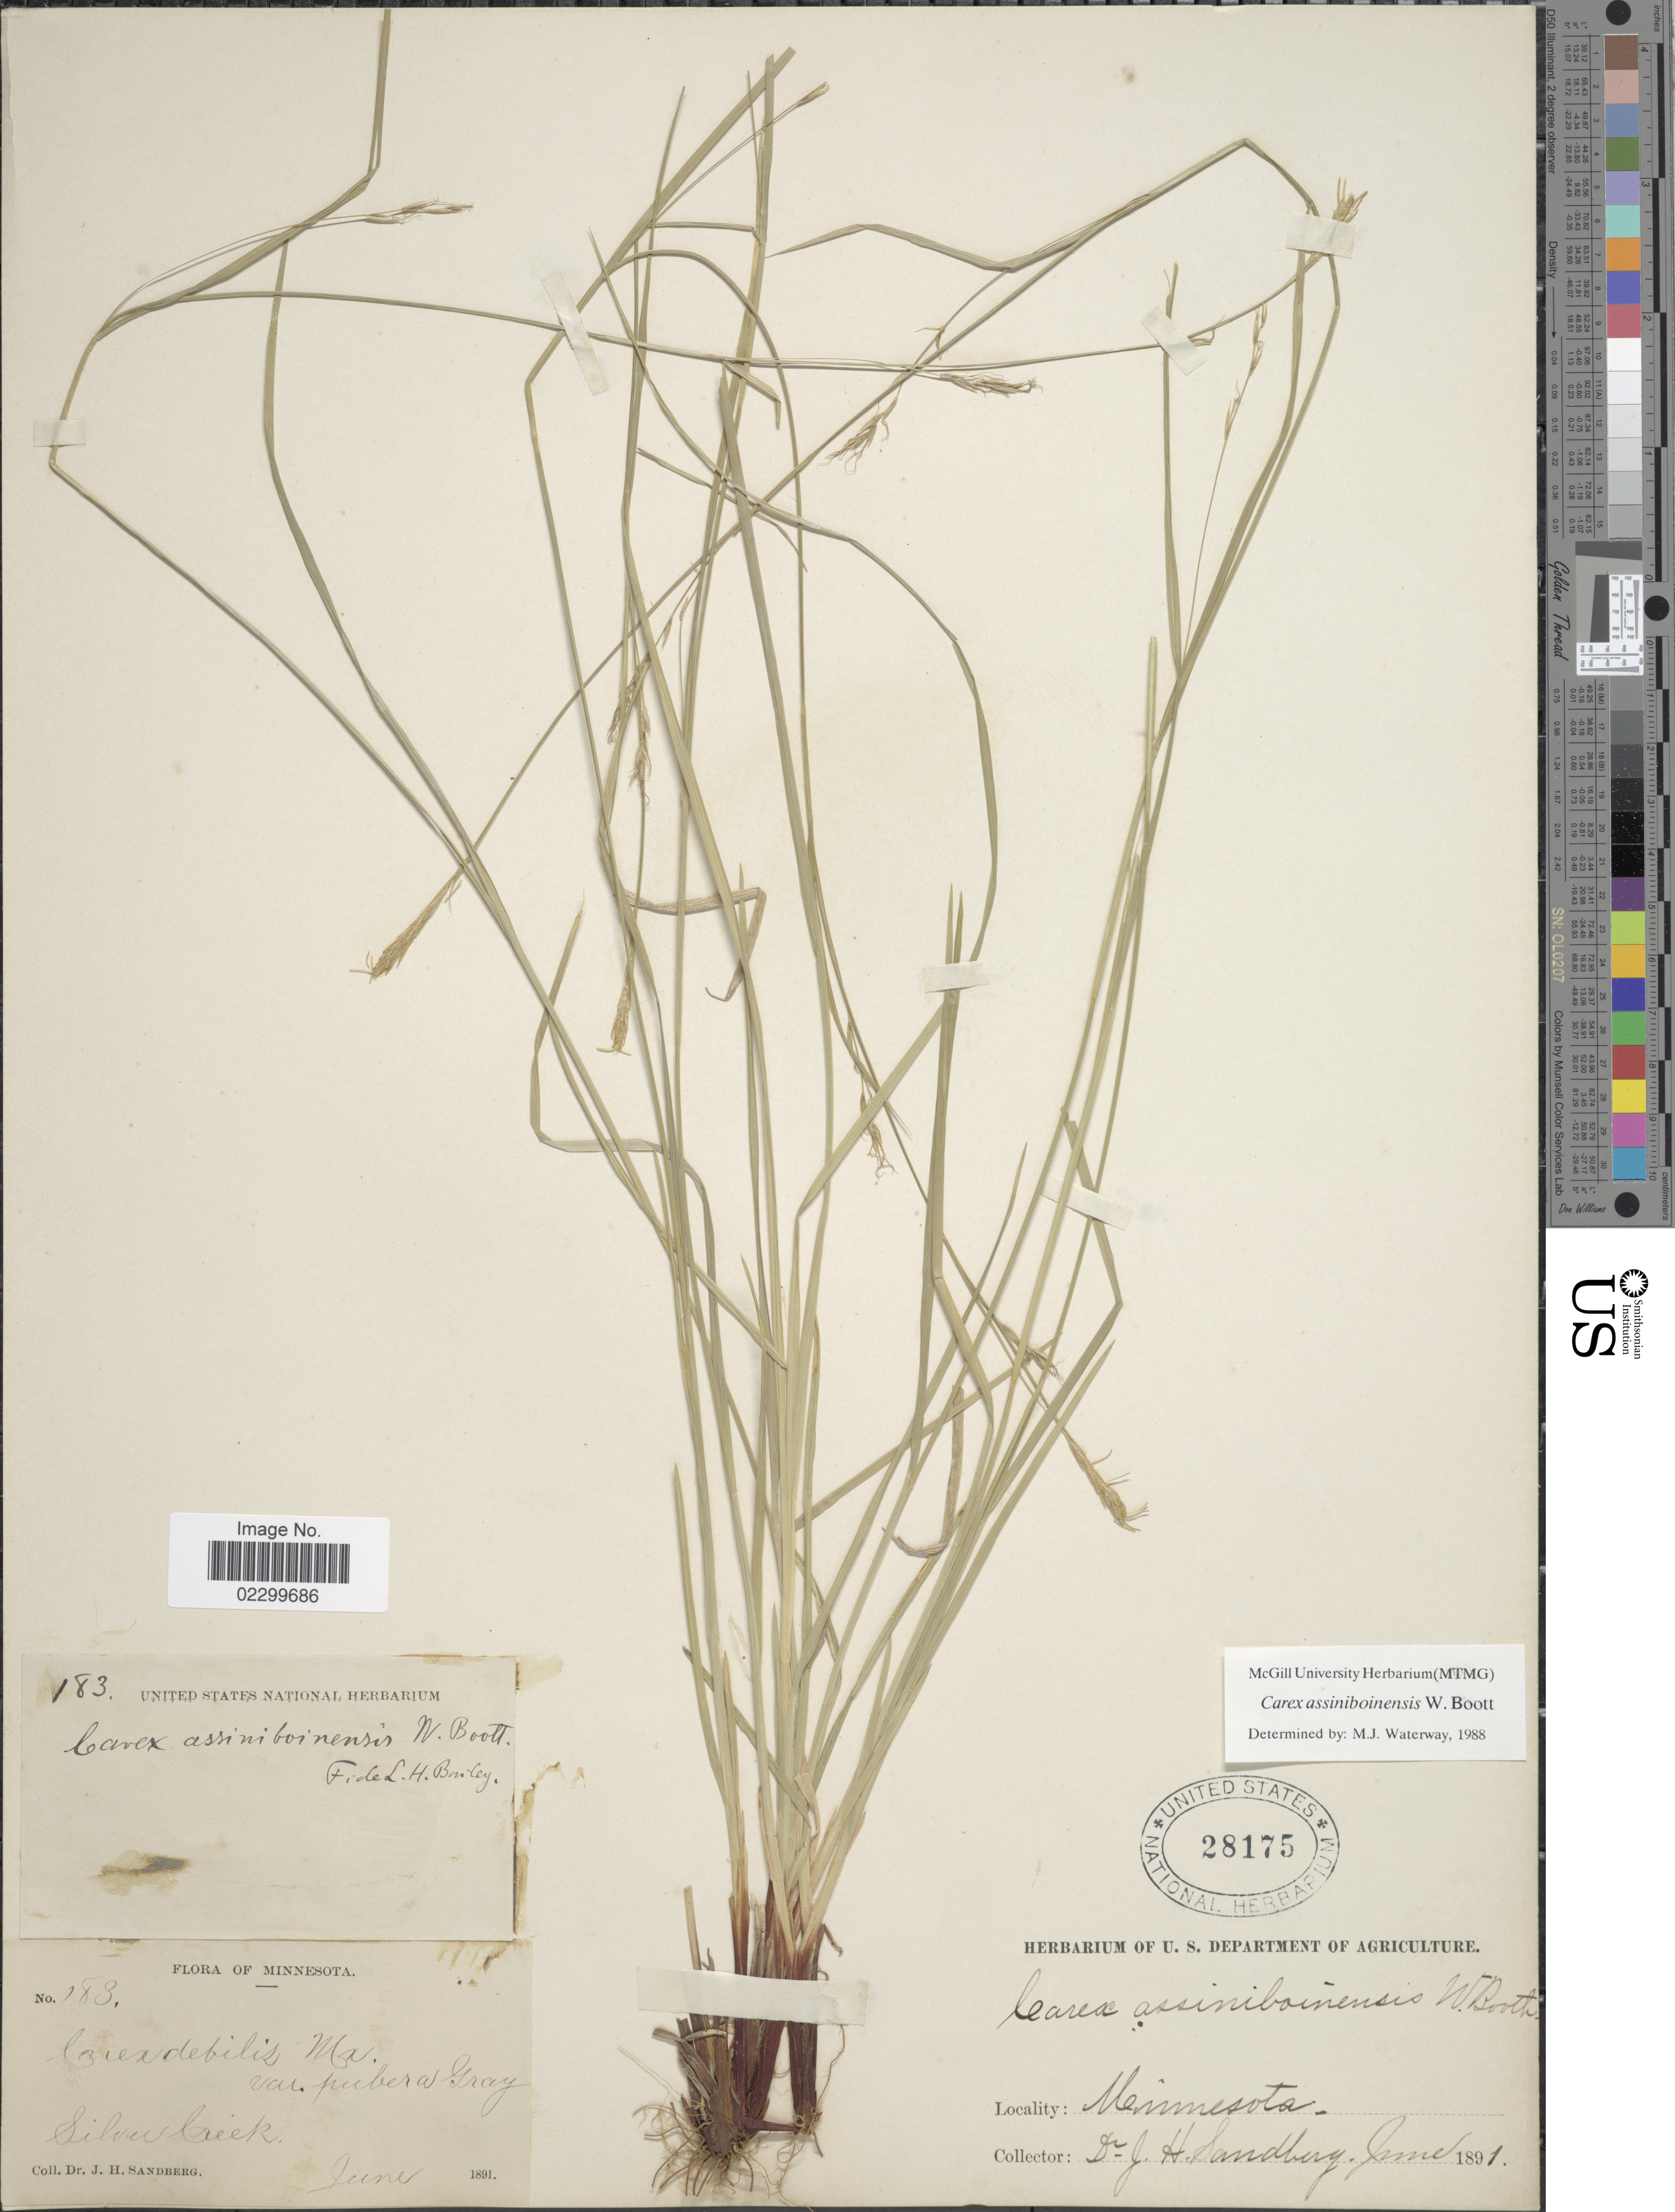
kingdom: Plantae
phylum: Tracheophyta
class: Liliopsida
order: Poales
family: Cyperaceae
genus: Carex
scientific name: Carex assiniboinensis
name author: W. Boott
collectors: J. H. Sandberg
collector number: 183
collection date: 1891-06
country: United States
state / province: Minnesota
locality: Silver Creek.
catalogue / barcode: US 28175